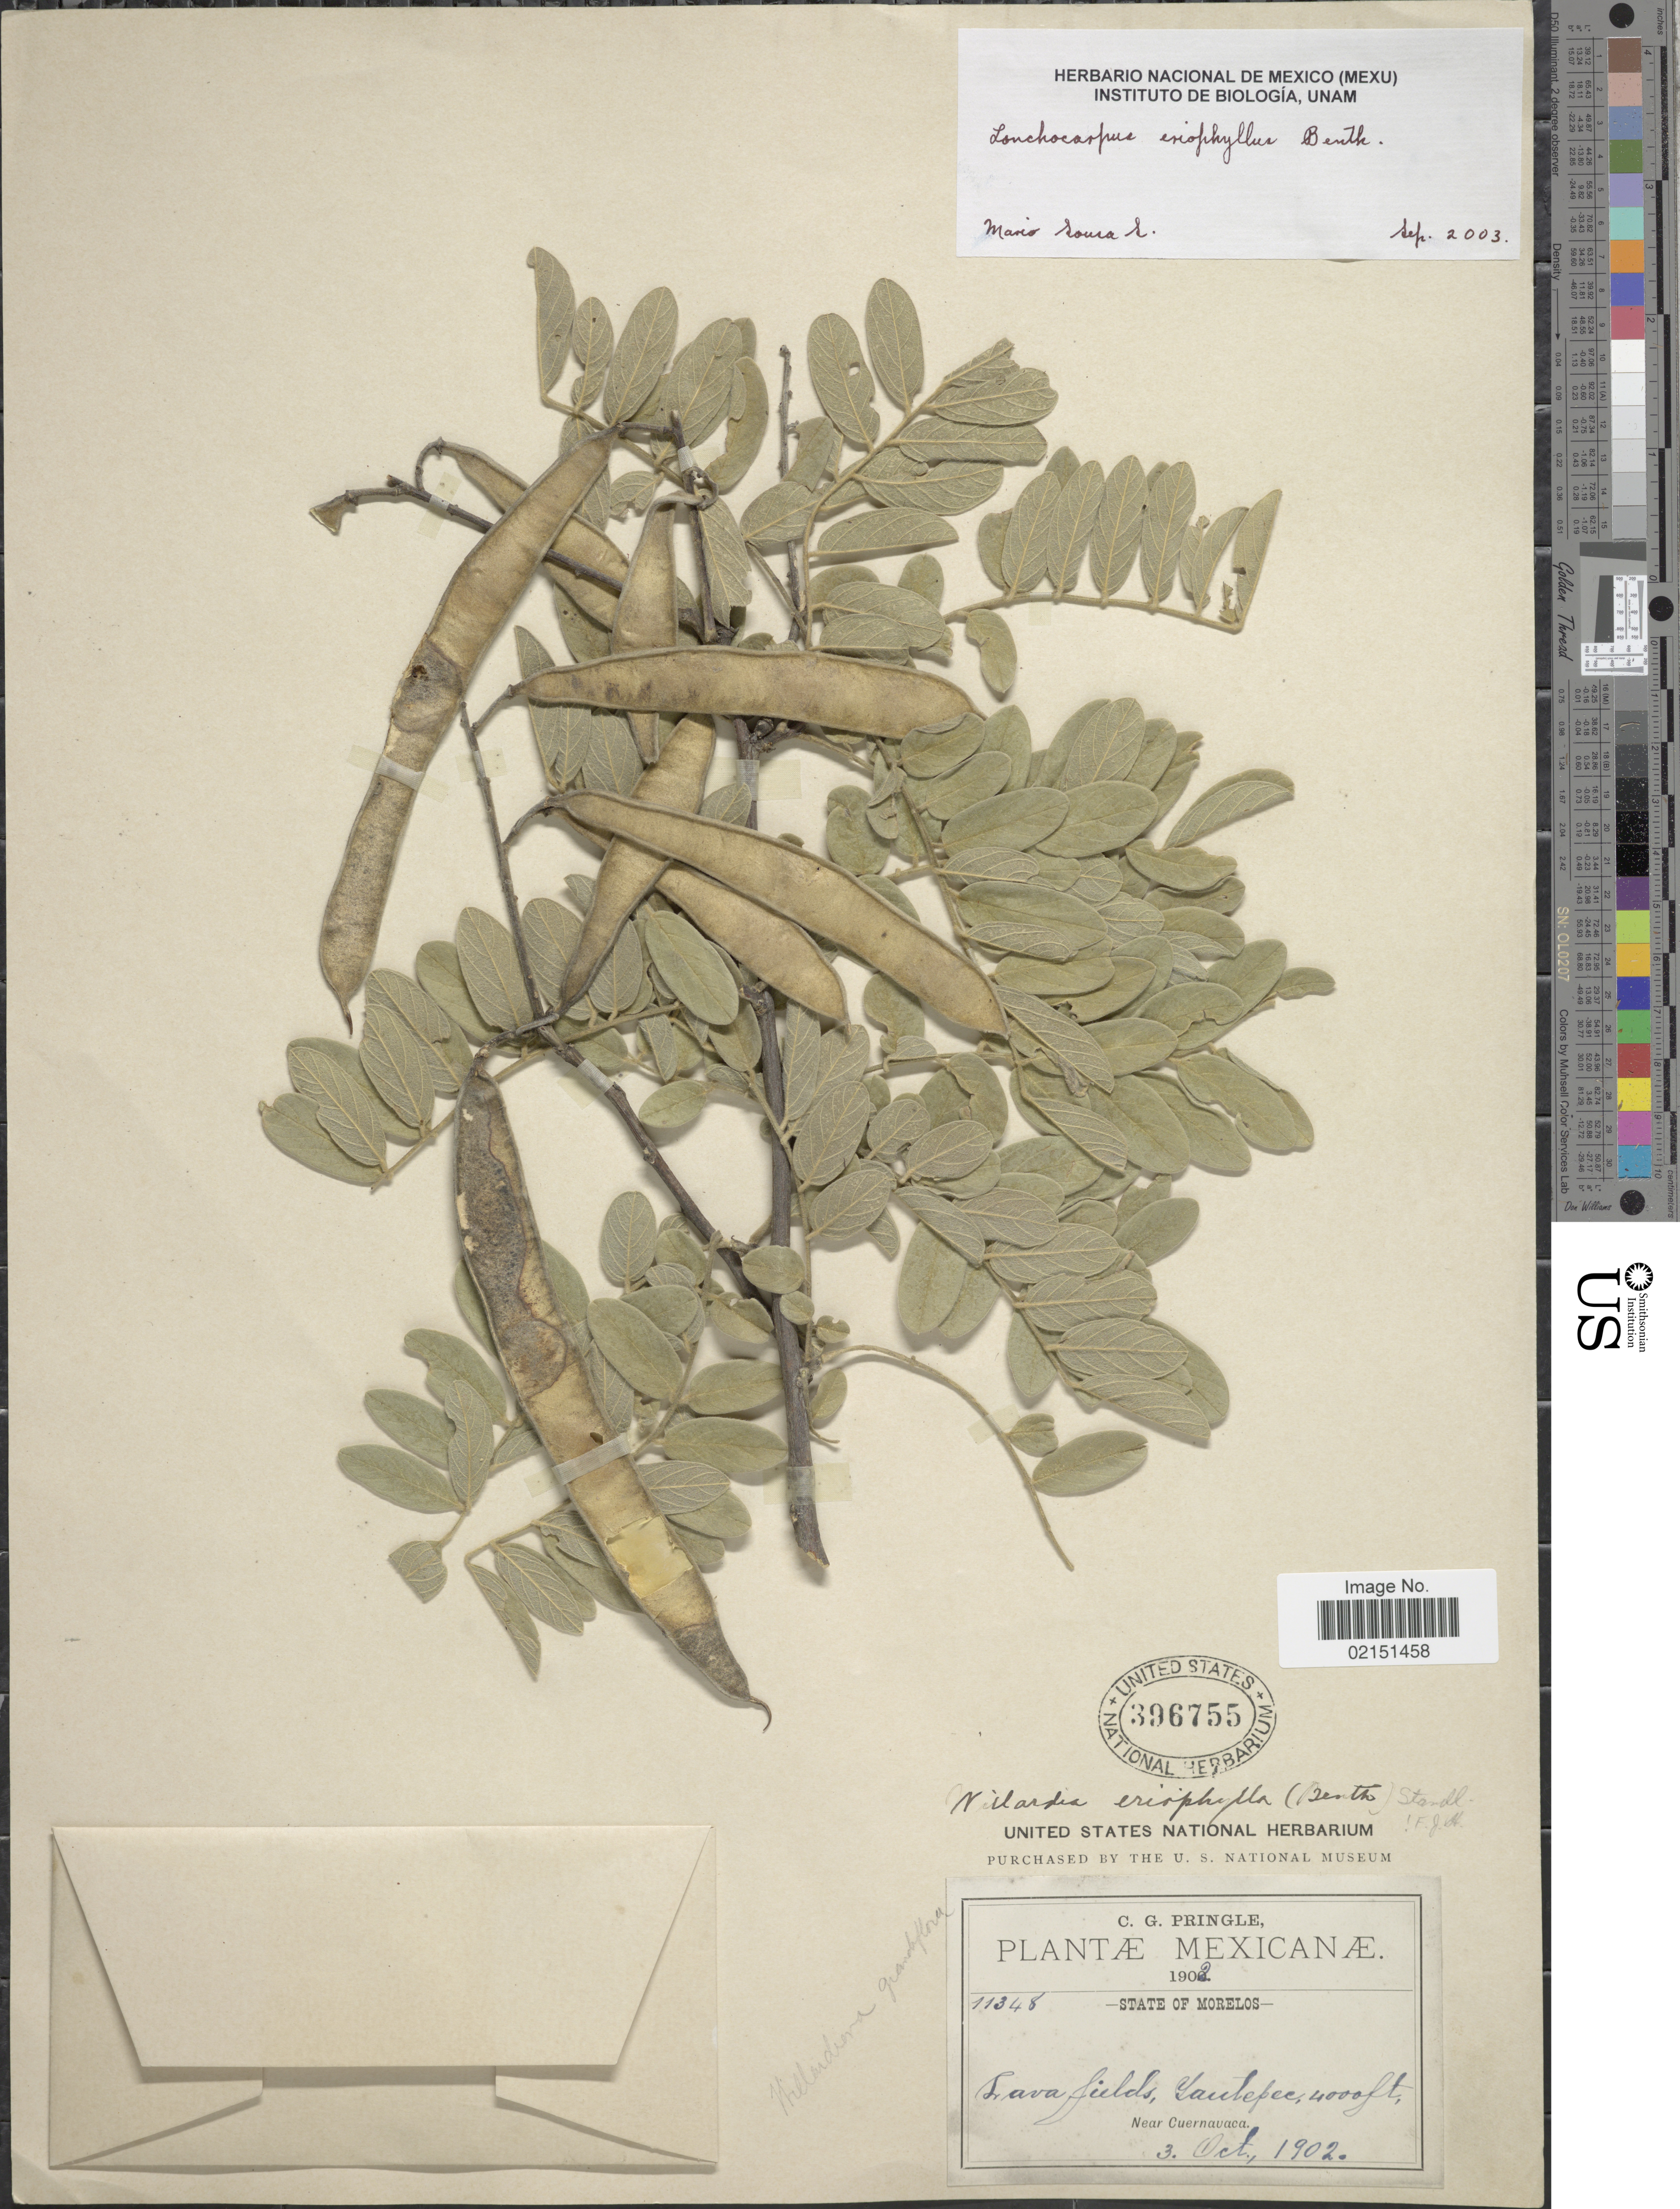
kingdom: Plantae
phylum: Tracheophyta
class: Magnoliopsida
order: Fabales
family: Fabaceae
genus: Lonchocarpus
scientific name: Lonchocarpus eriophyllus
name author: Benth.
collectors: C. G. Pringle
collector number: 11348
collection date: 1902-10-03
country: Mexico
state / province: Morelos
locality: State of Morelos, Lava fields, Yautepec, Near Cuernavaca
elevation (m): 1219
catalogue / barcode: US 396755